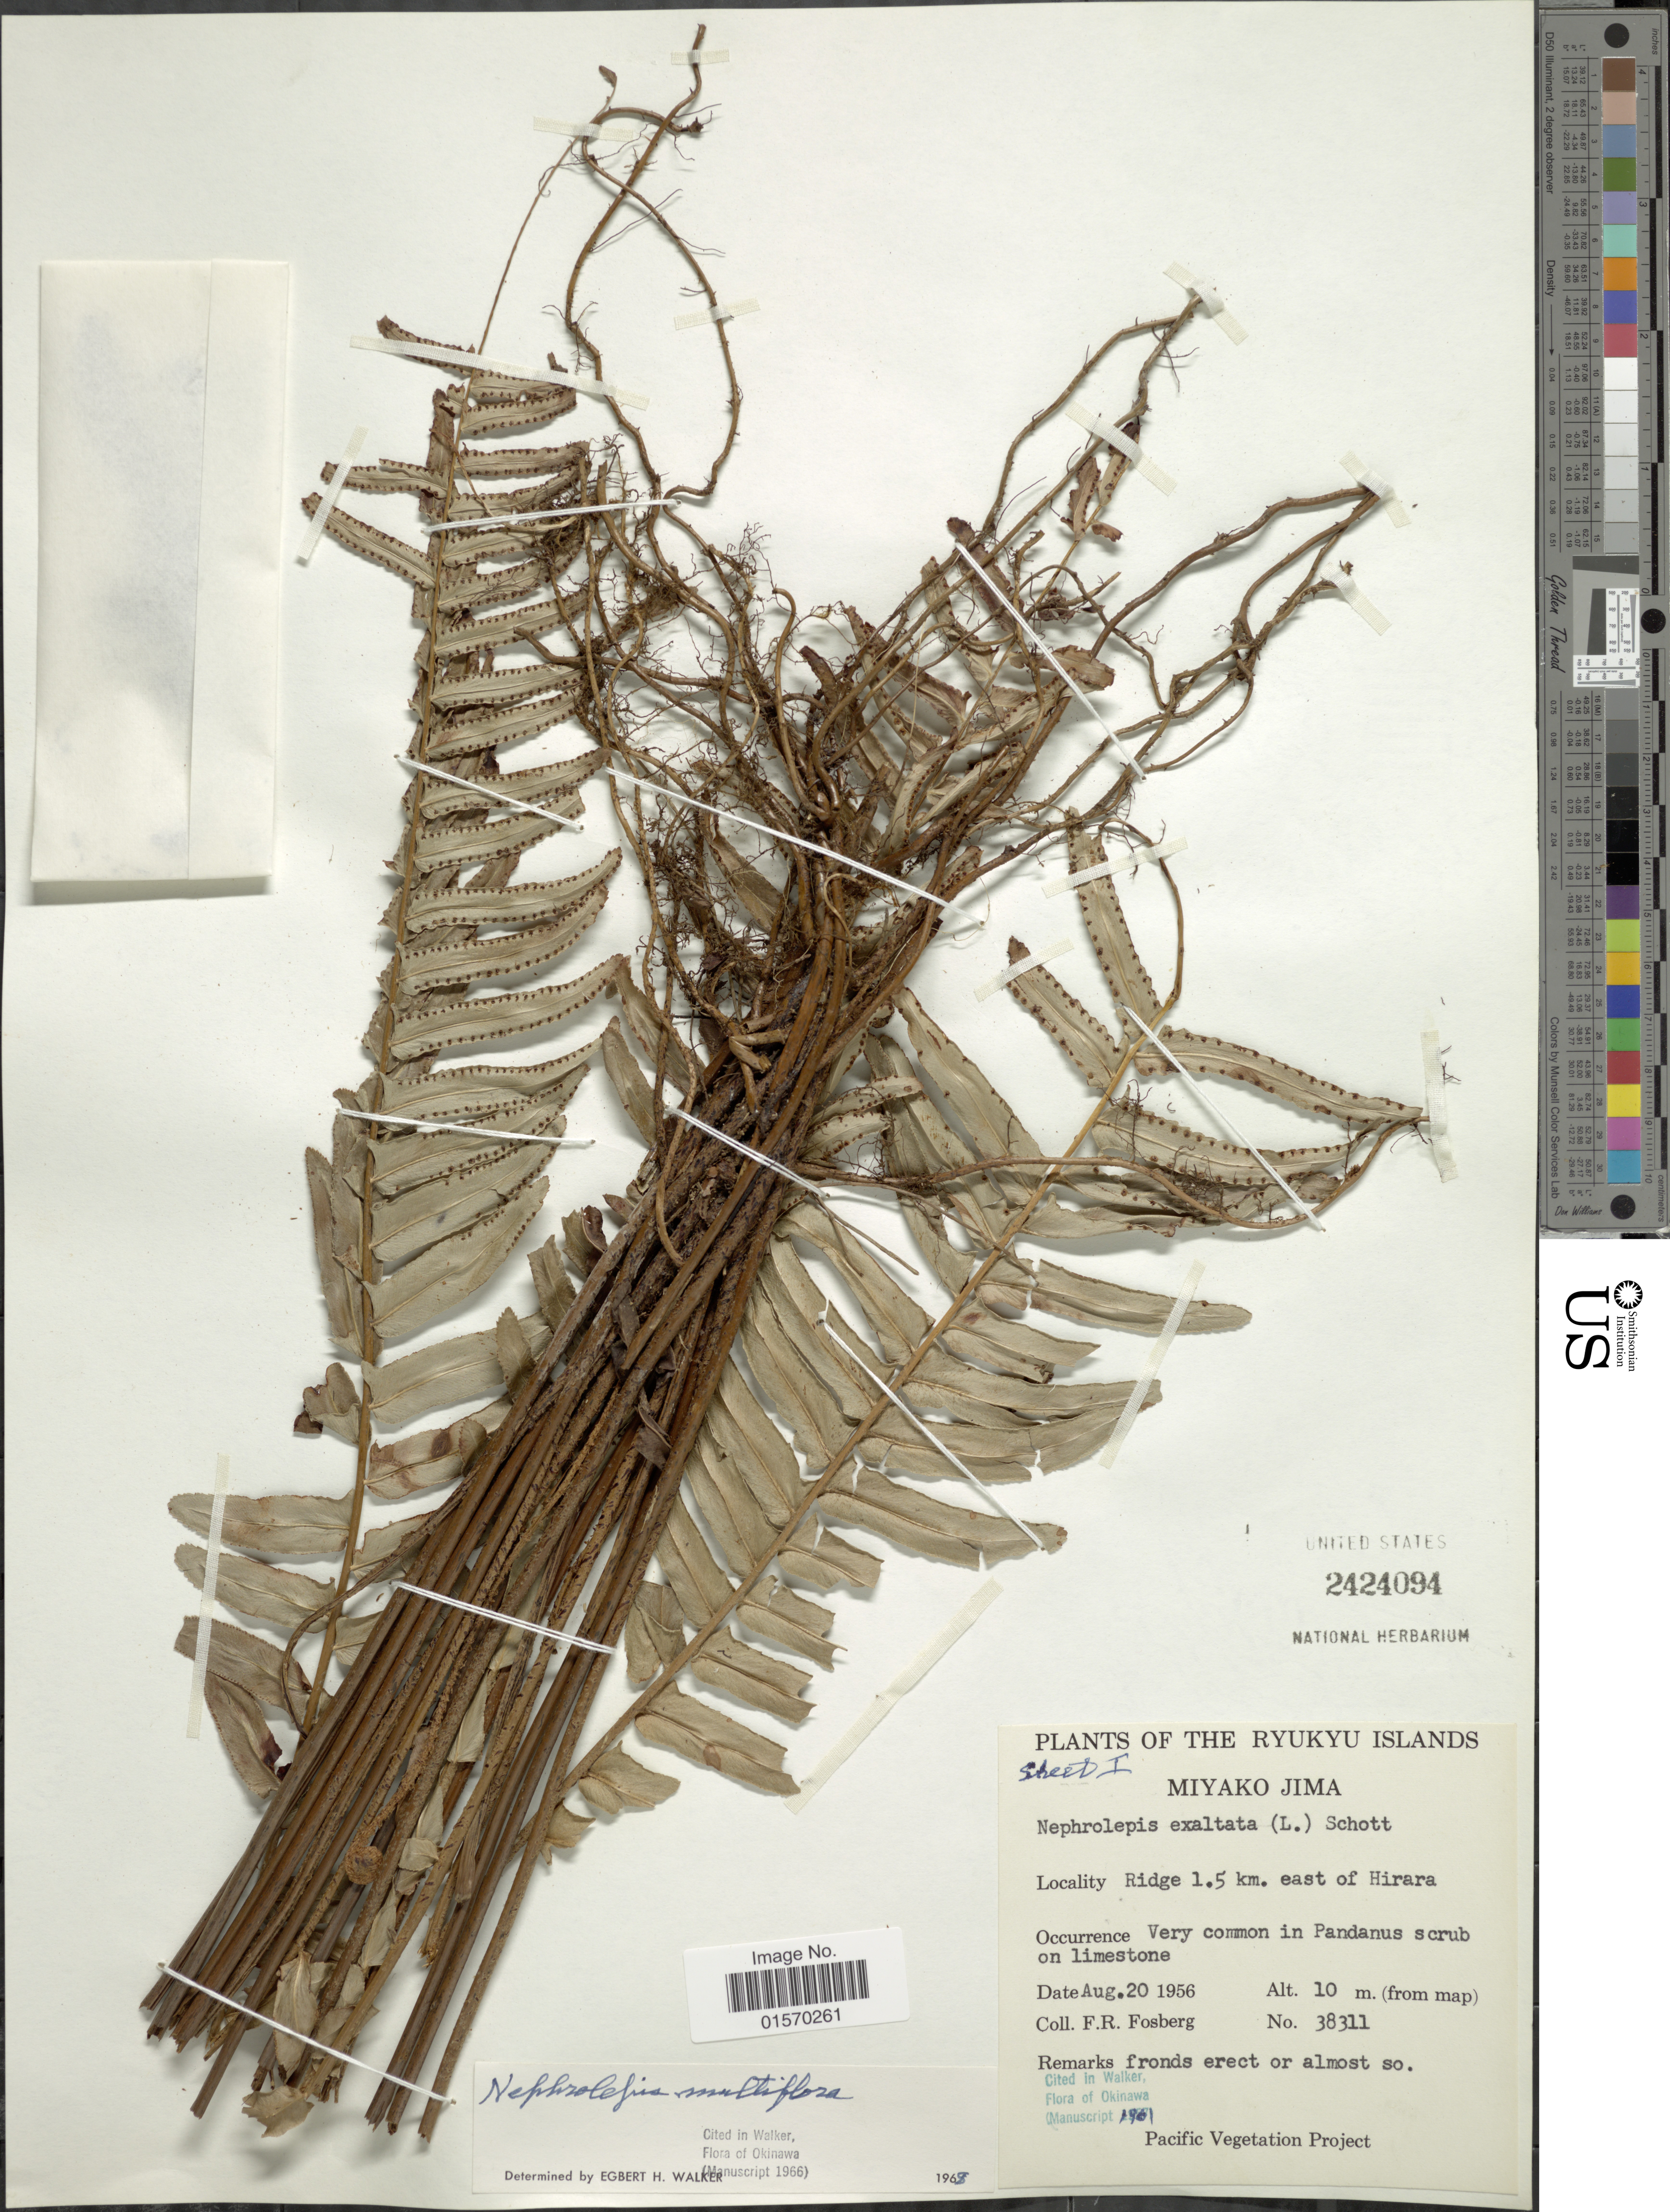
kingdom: Plantae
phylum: Tracheophyta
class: Polypodiopsida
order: Polypodiales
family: Nephrolepidaceae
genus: Nephrolepis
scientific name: Nephrolepis multiflora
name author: (Roxb.) F.M. Jarrett ex C.V. Morton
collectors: F. R. Fosberg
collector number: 38311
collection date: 1956-08-20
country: Japan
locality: Rykyu Islands. Miyako Jima. Ridge 1.5 km. east of Hirara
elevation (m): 10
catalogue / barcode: US 2424094